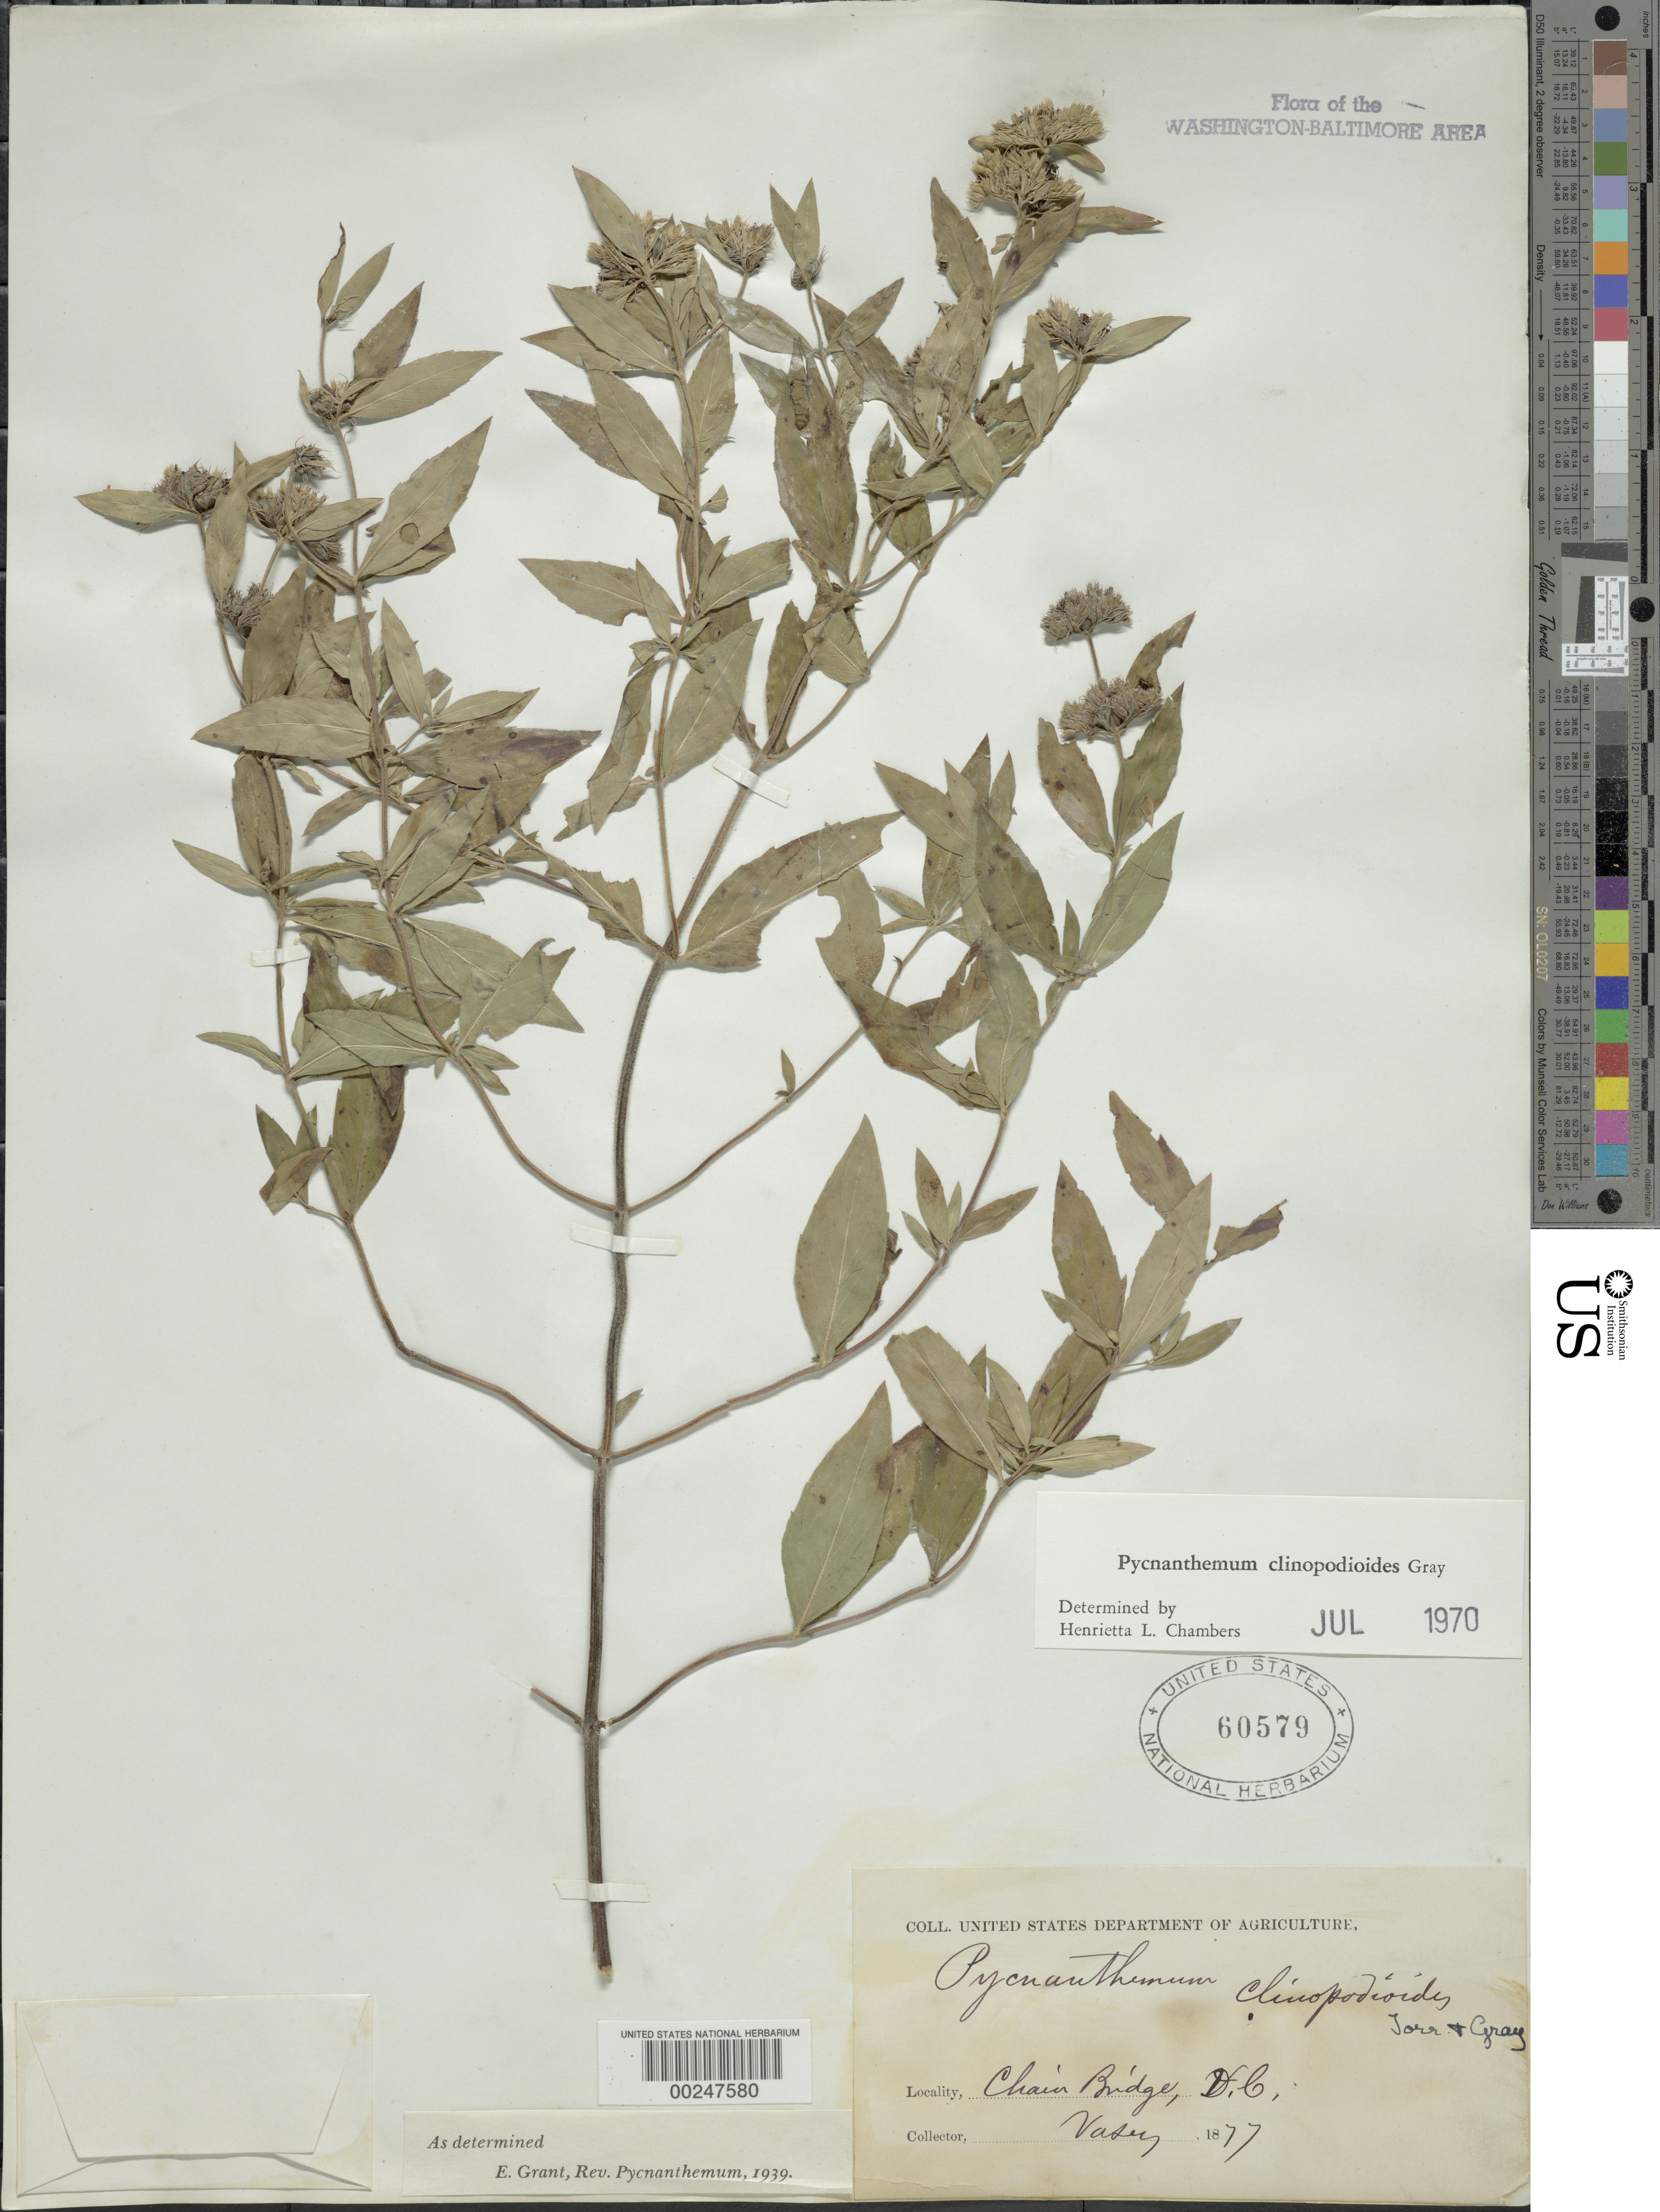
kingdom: Plantae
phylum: Tracheophyta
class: Magnoliopsida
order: Lamiales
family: Lamiaceae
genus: Pycnanthemum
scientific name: Pycnanthemum clinopodioides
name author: Torr. & A. Gray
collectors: G. Vasey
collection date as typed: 1877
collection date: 1877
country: United States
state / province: District of Columbia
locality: Chain Bridge C. and O. Canal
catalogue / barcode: US 60579